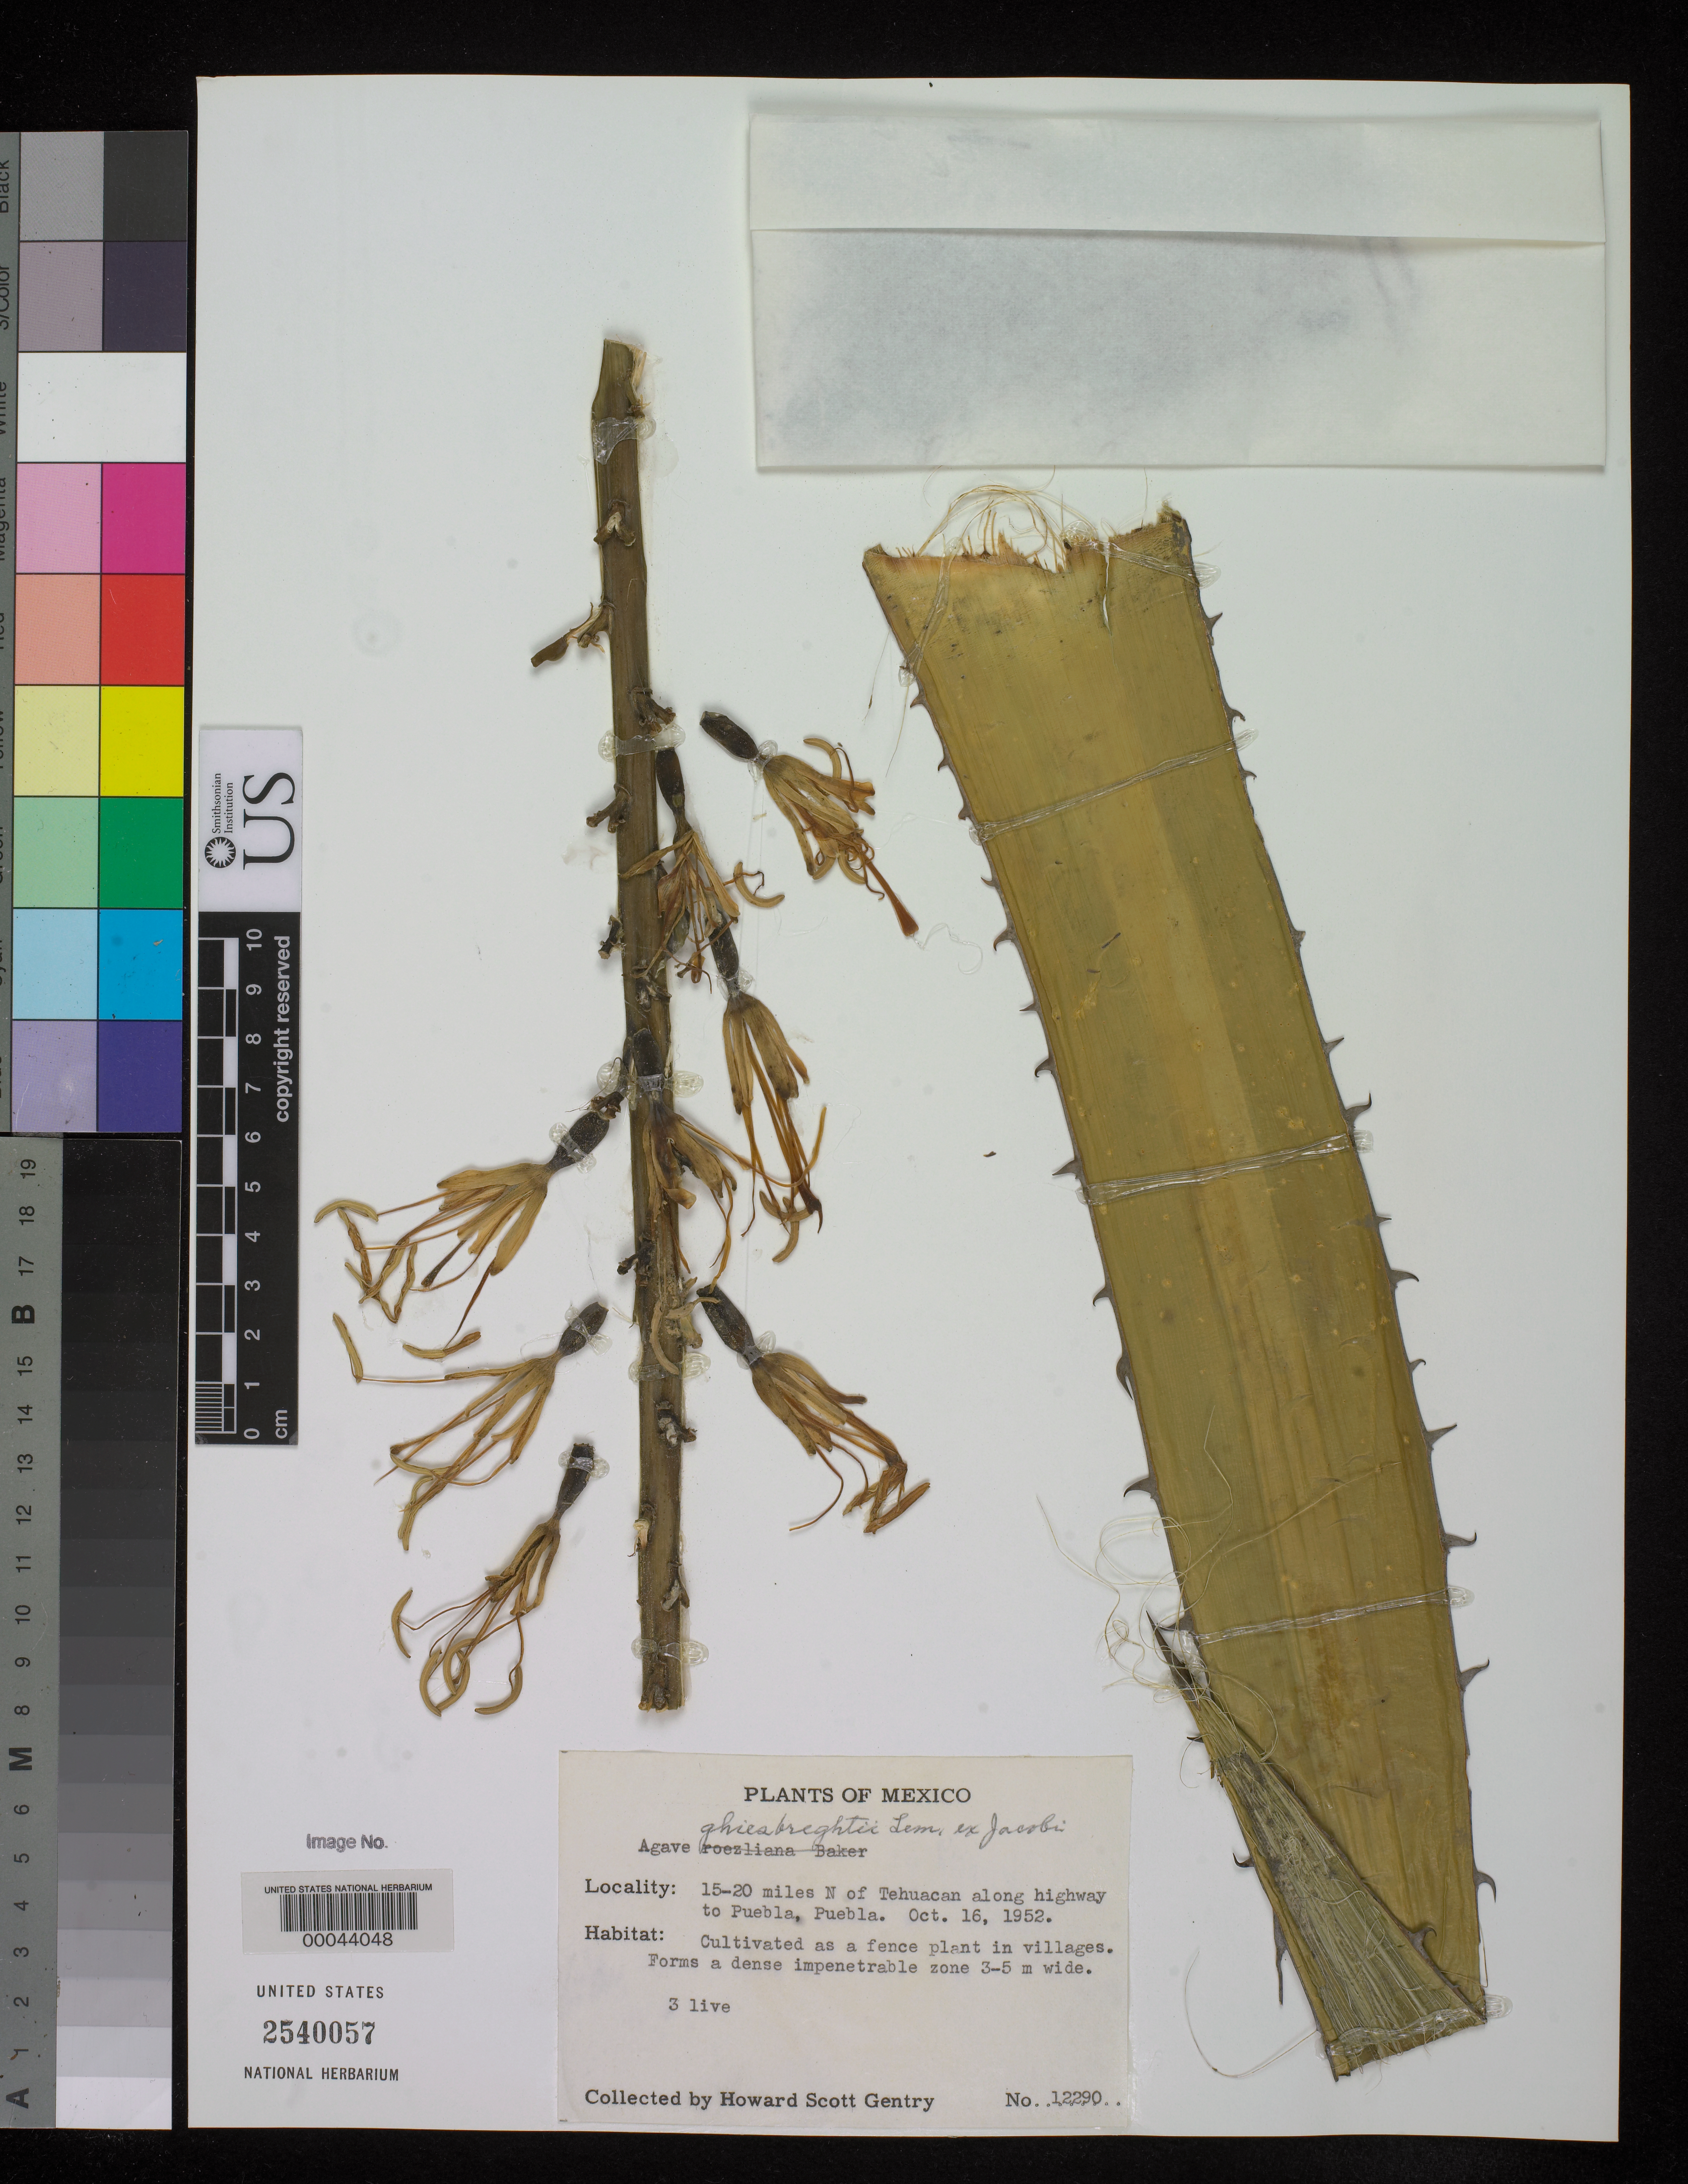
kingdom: Plantae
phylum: Tracheophyta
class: Liliopsida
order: Asparagales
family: Asparagaceae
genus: Agave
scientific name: Agave ghiesbrechtii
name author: K. Koch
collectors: H. S. Gentry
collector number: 12290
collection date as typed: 16 Oct 1952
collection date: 1952-10-16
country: Mexico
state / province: Puebla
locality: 15-20 mi N of Tehuacan along highway to Puebla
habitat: Cultivate as a fence plant in villages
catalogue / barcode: US 2540057